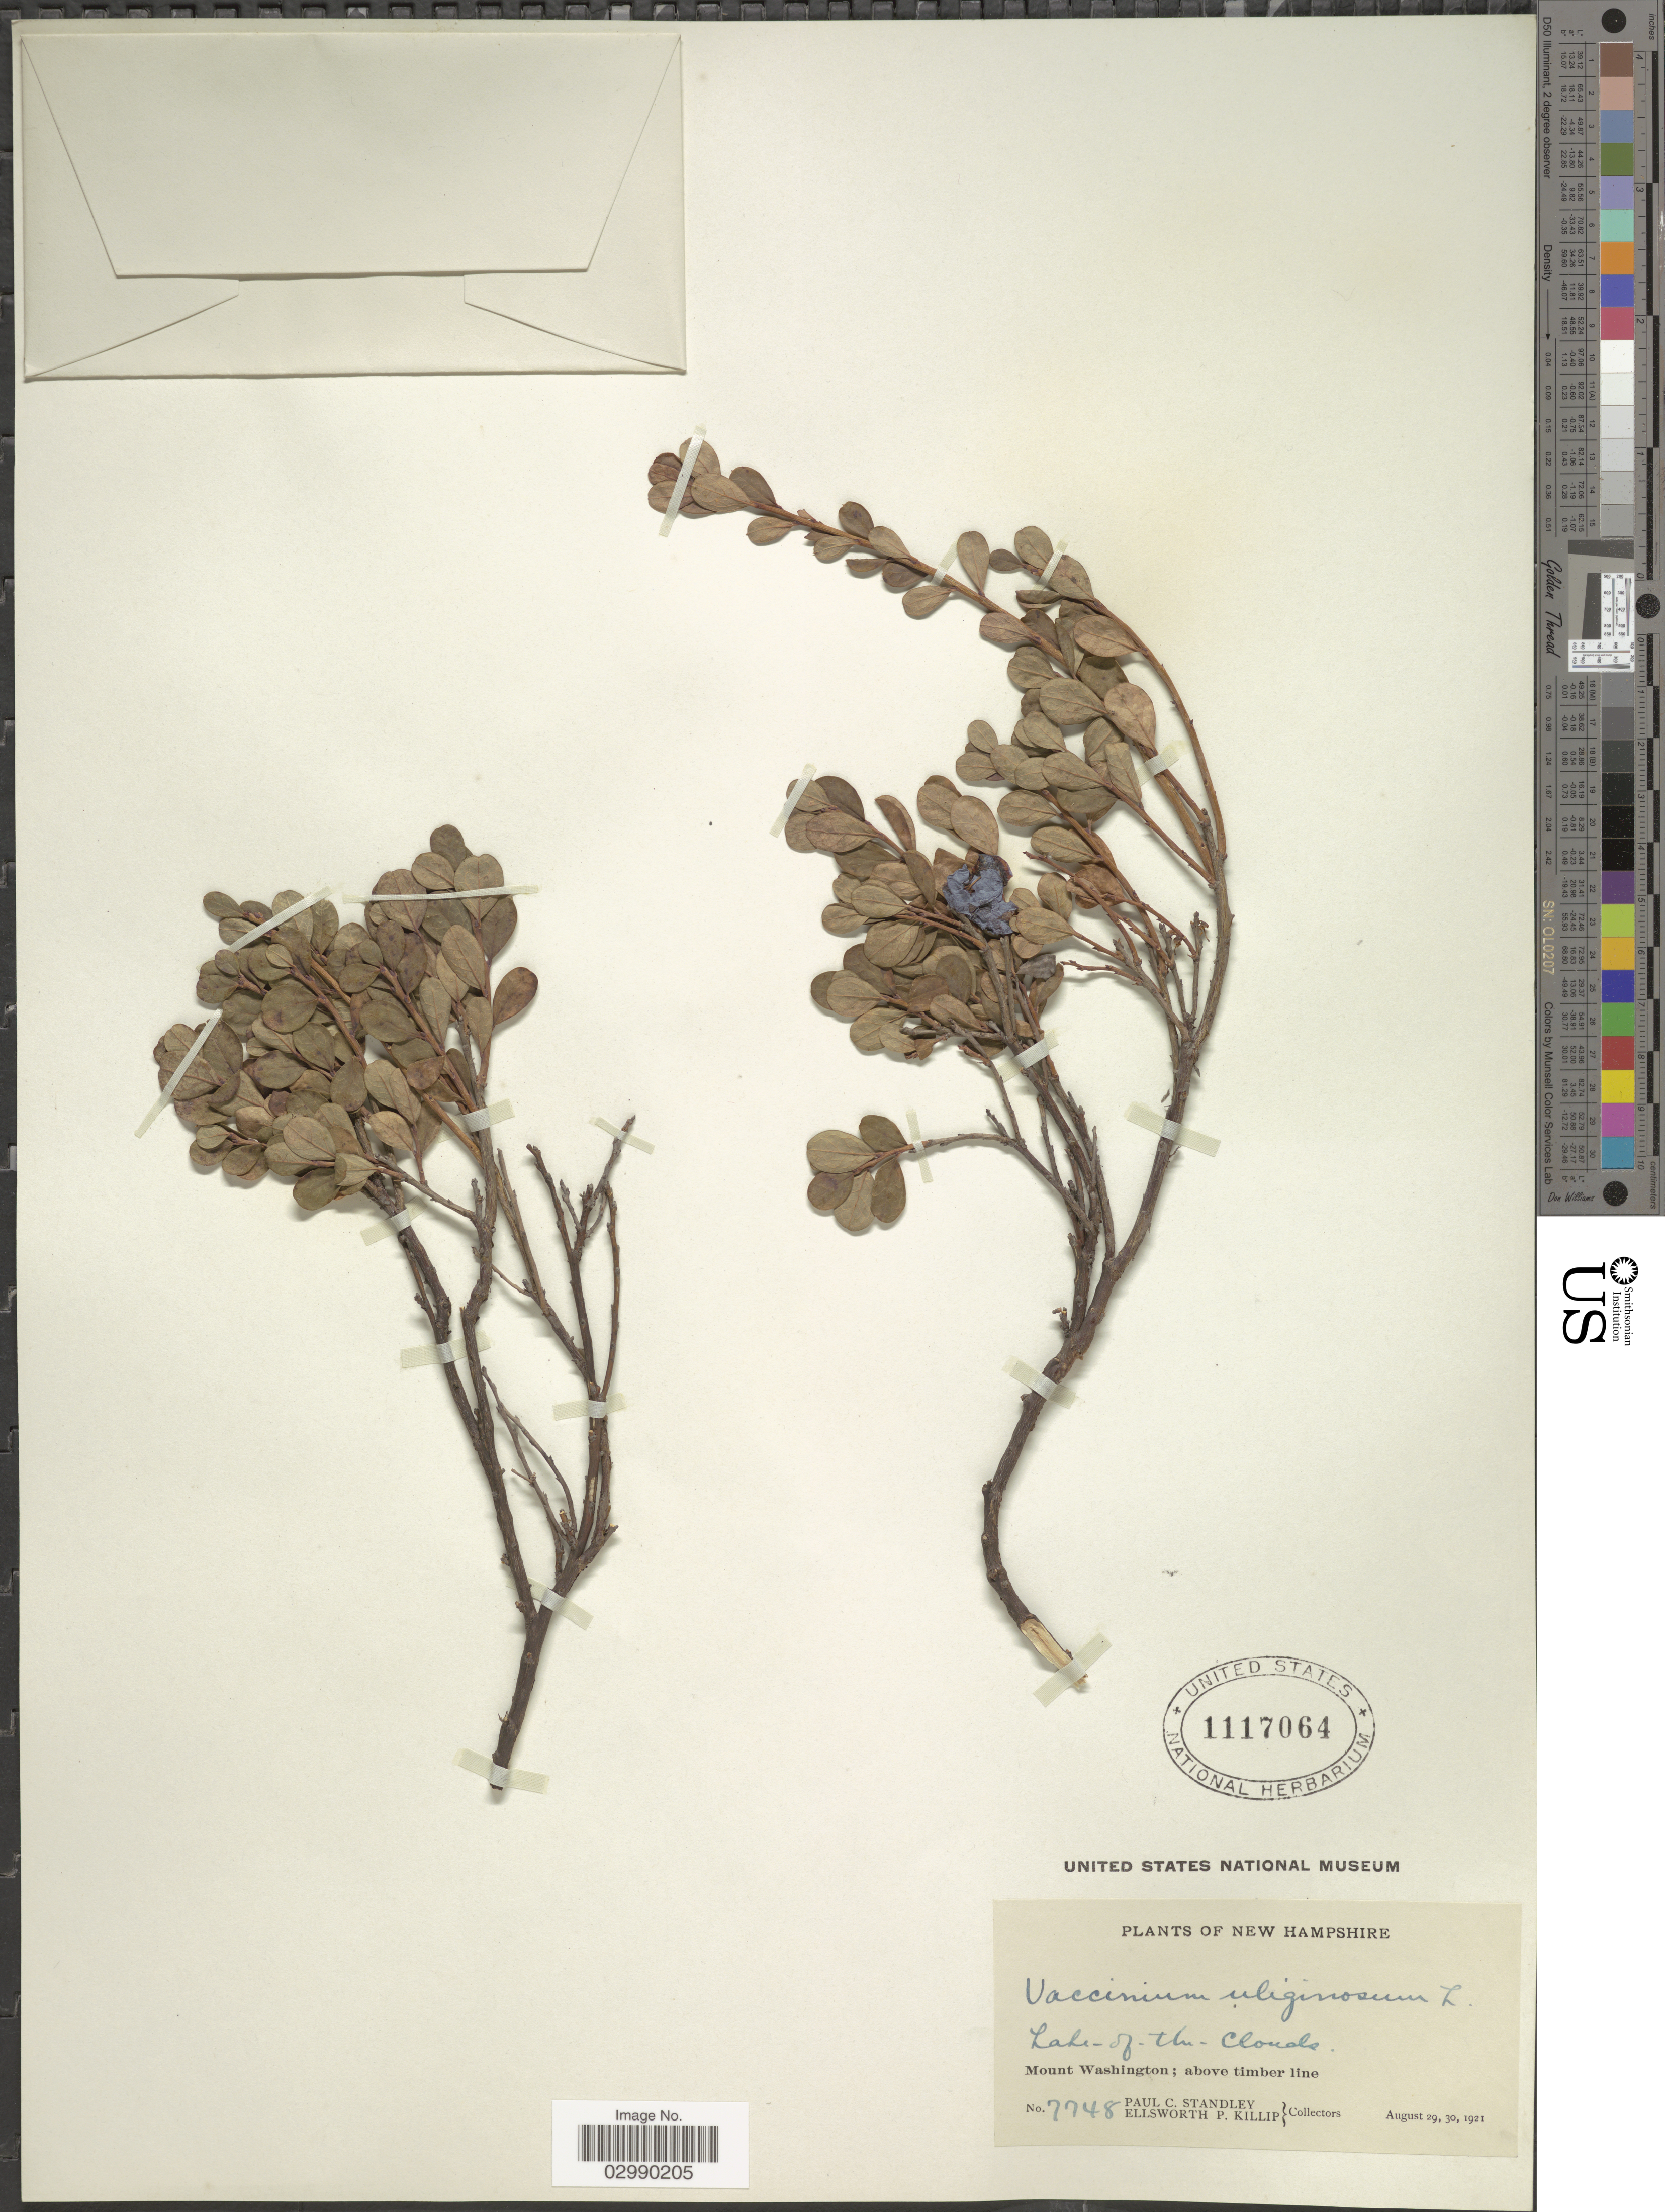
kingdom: Plantae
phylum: Tracheophyta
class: Magnoliopsida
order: Ericales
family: Ericaceae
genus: Vaccinium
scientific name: Vaccinium uliginosum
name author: L.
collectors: P. C. Standley & E. P. Killip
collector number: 7748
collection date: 1921-08-29/1921-08-30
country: United States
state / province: New Hampshire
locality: Lake-of-thu- clouds, Mount Washington, above timber line.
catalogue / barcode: US 1117064